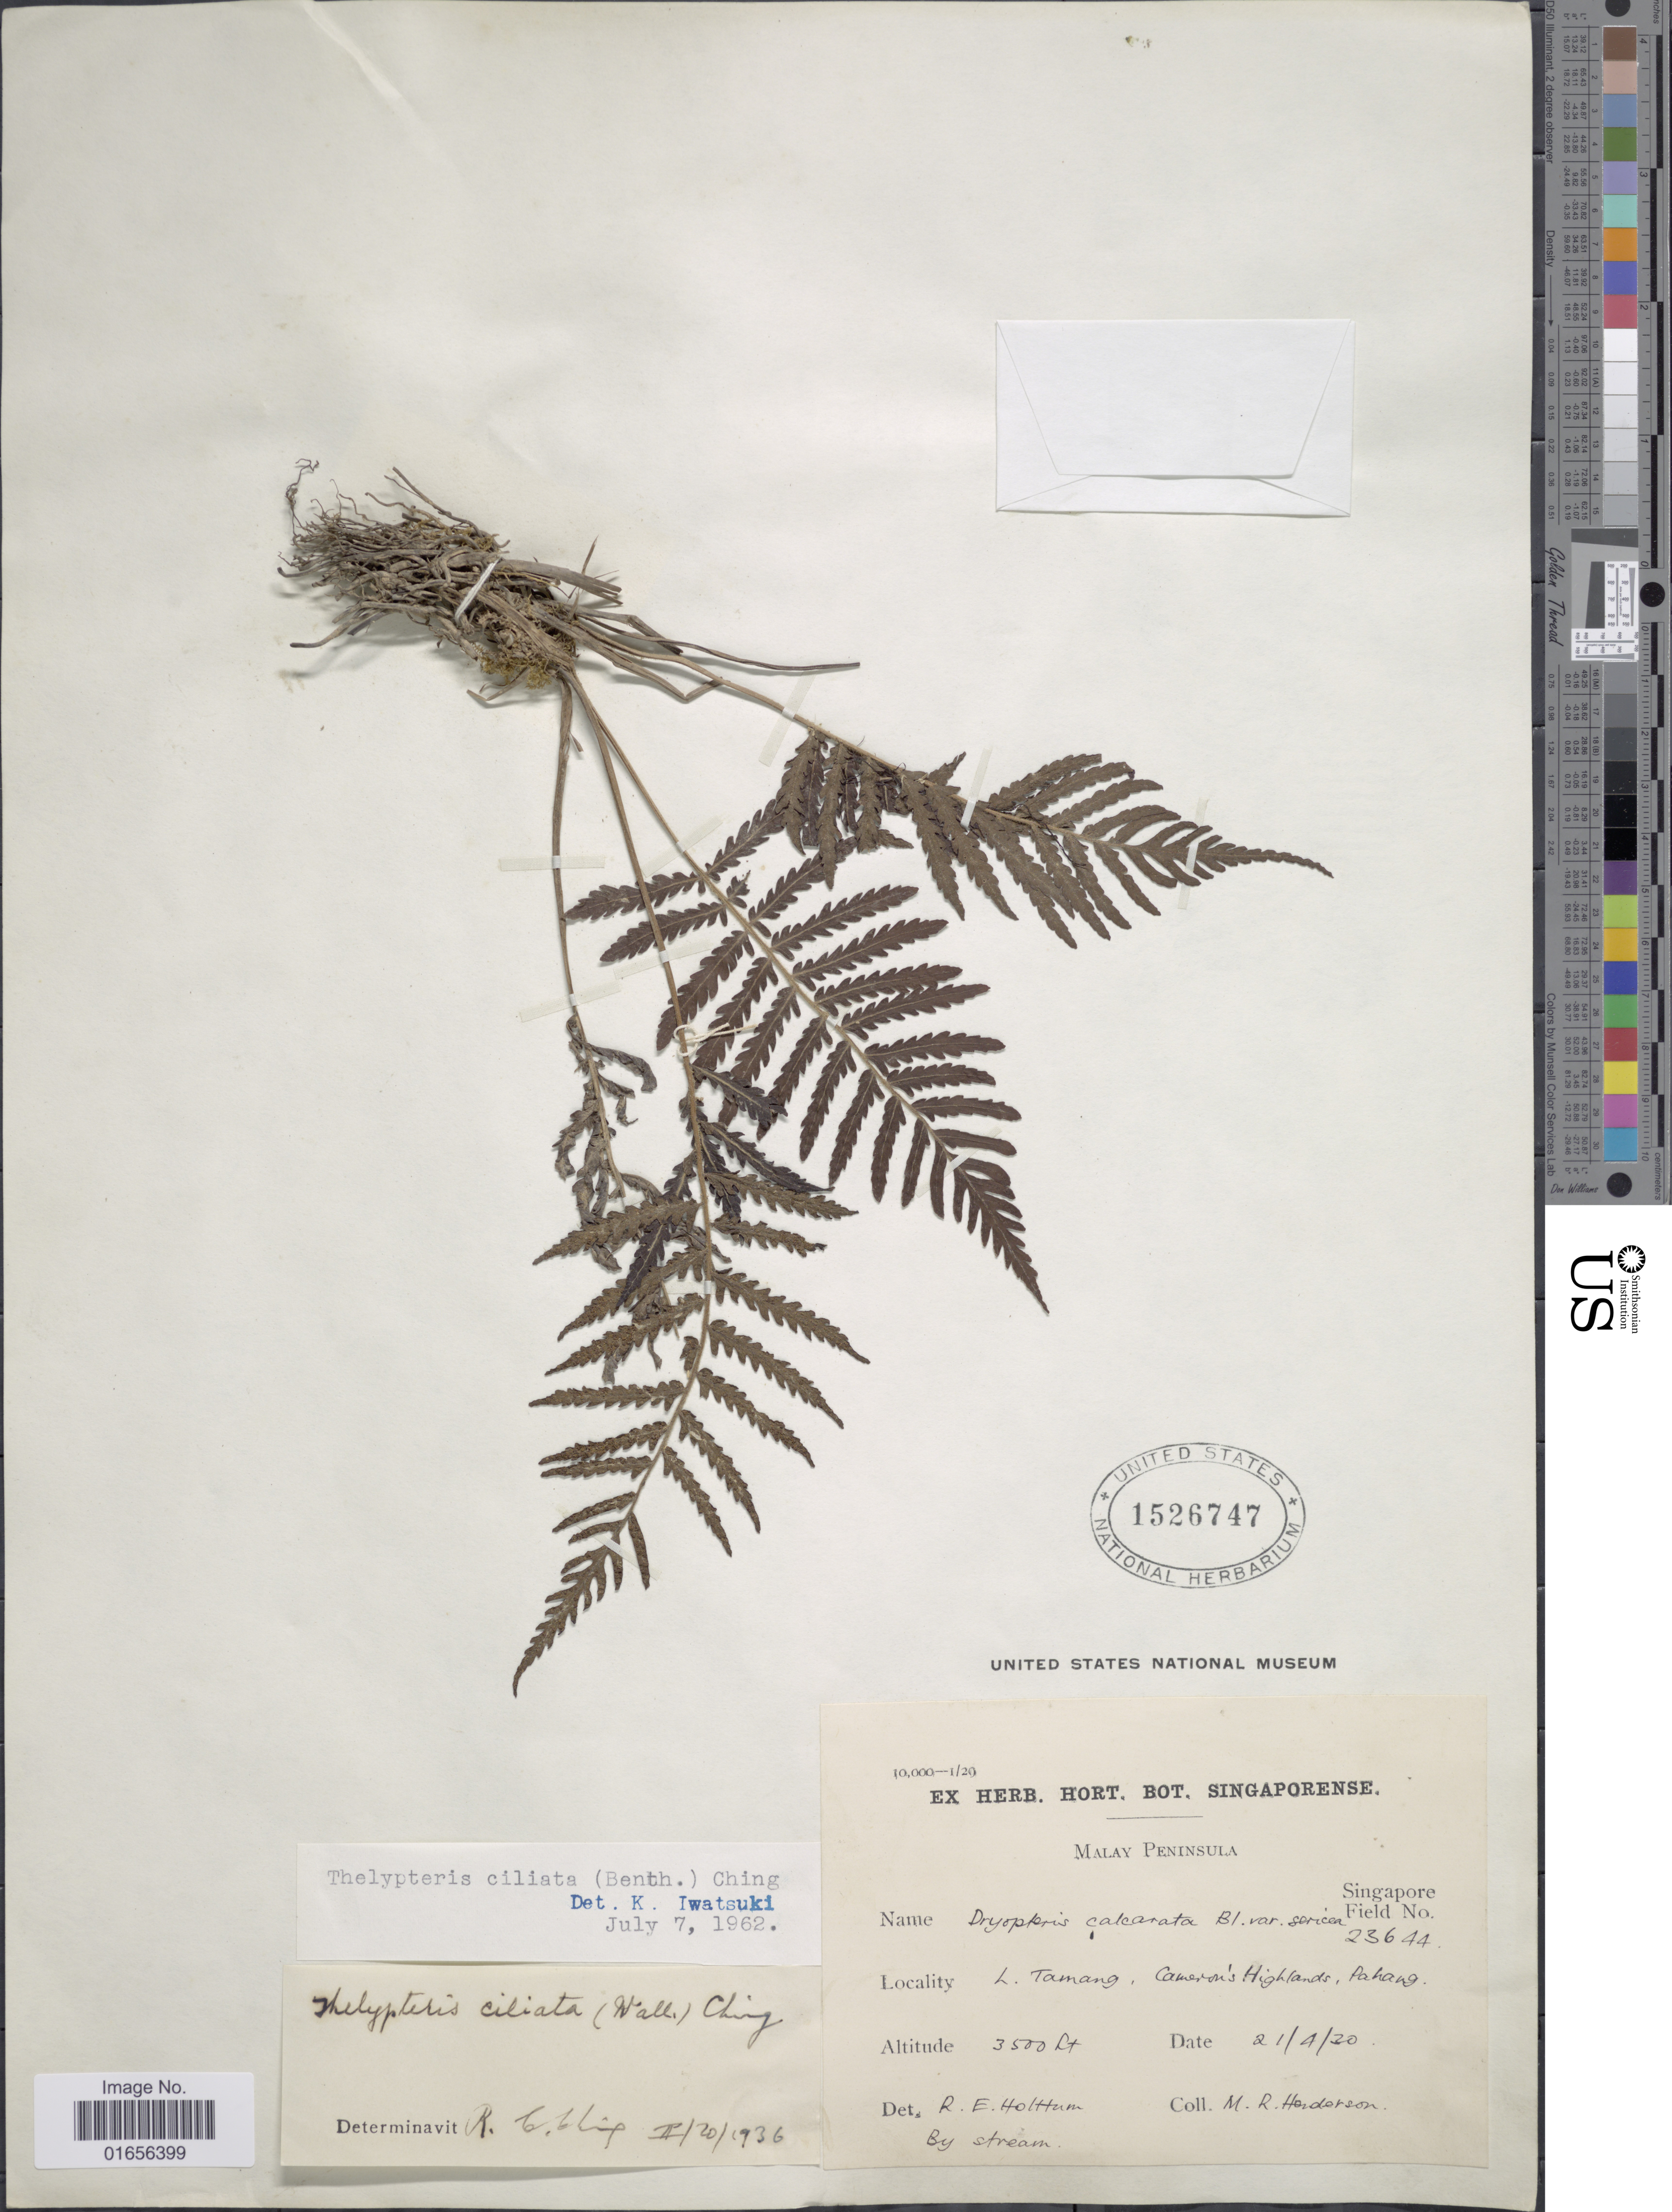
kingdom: Plantae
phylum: Tracheophyta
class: Polypodiopsida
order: Polypodiales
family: Thelypteridaceae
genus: Trigonospora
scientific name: Trigonospora ciliata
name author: (Benth.) Holttum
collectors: M. Henderson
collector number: Singapore Field 23644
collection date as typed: Transcribed d/m/y: 21/4/30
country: Malaysia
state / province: Pahang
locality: Malay Peninsula, L. Tamang, Cameron's Highlands, Pahang [interpreted]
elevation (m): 1067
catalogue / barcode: US 1526747